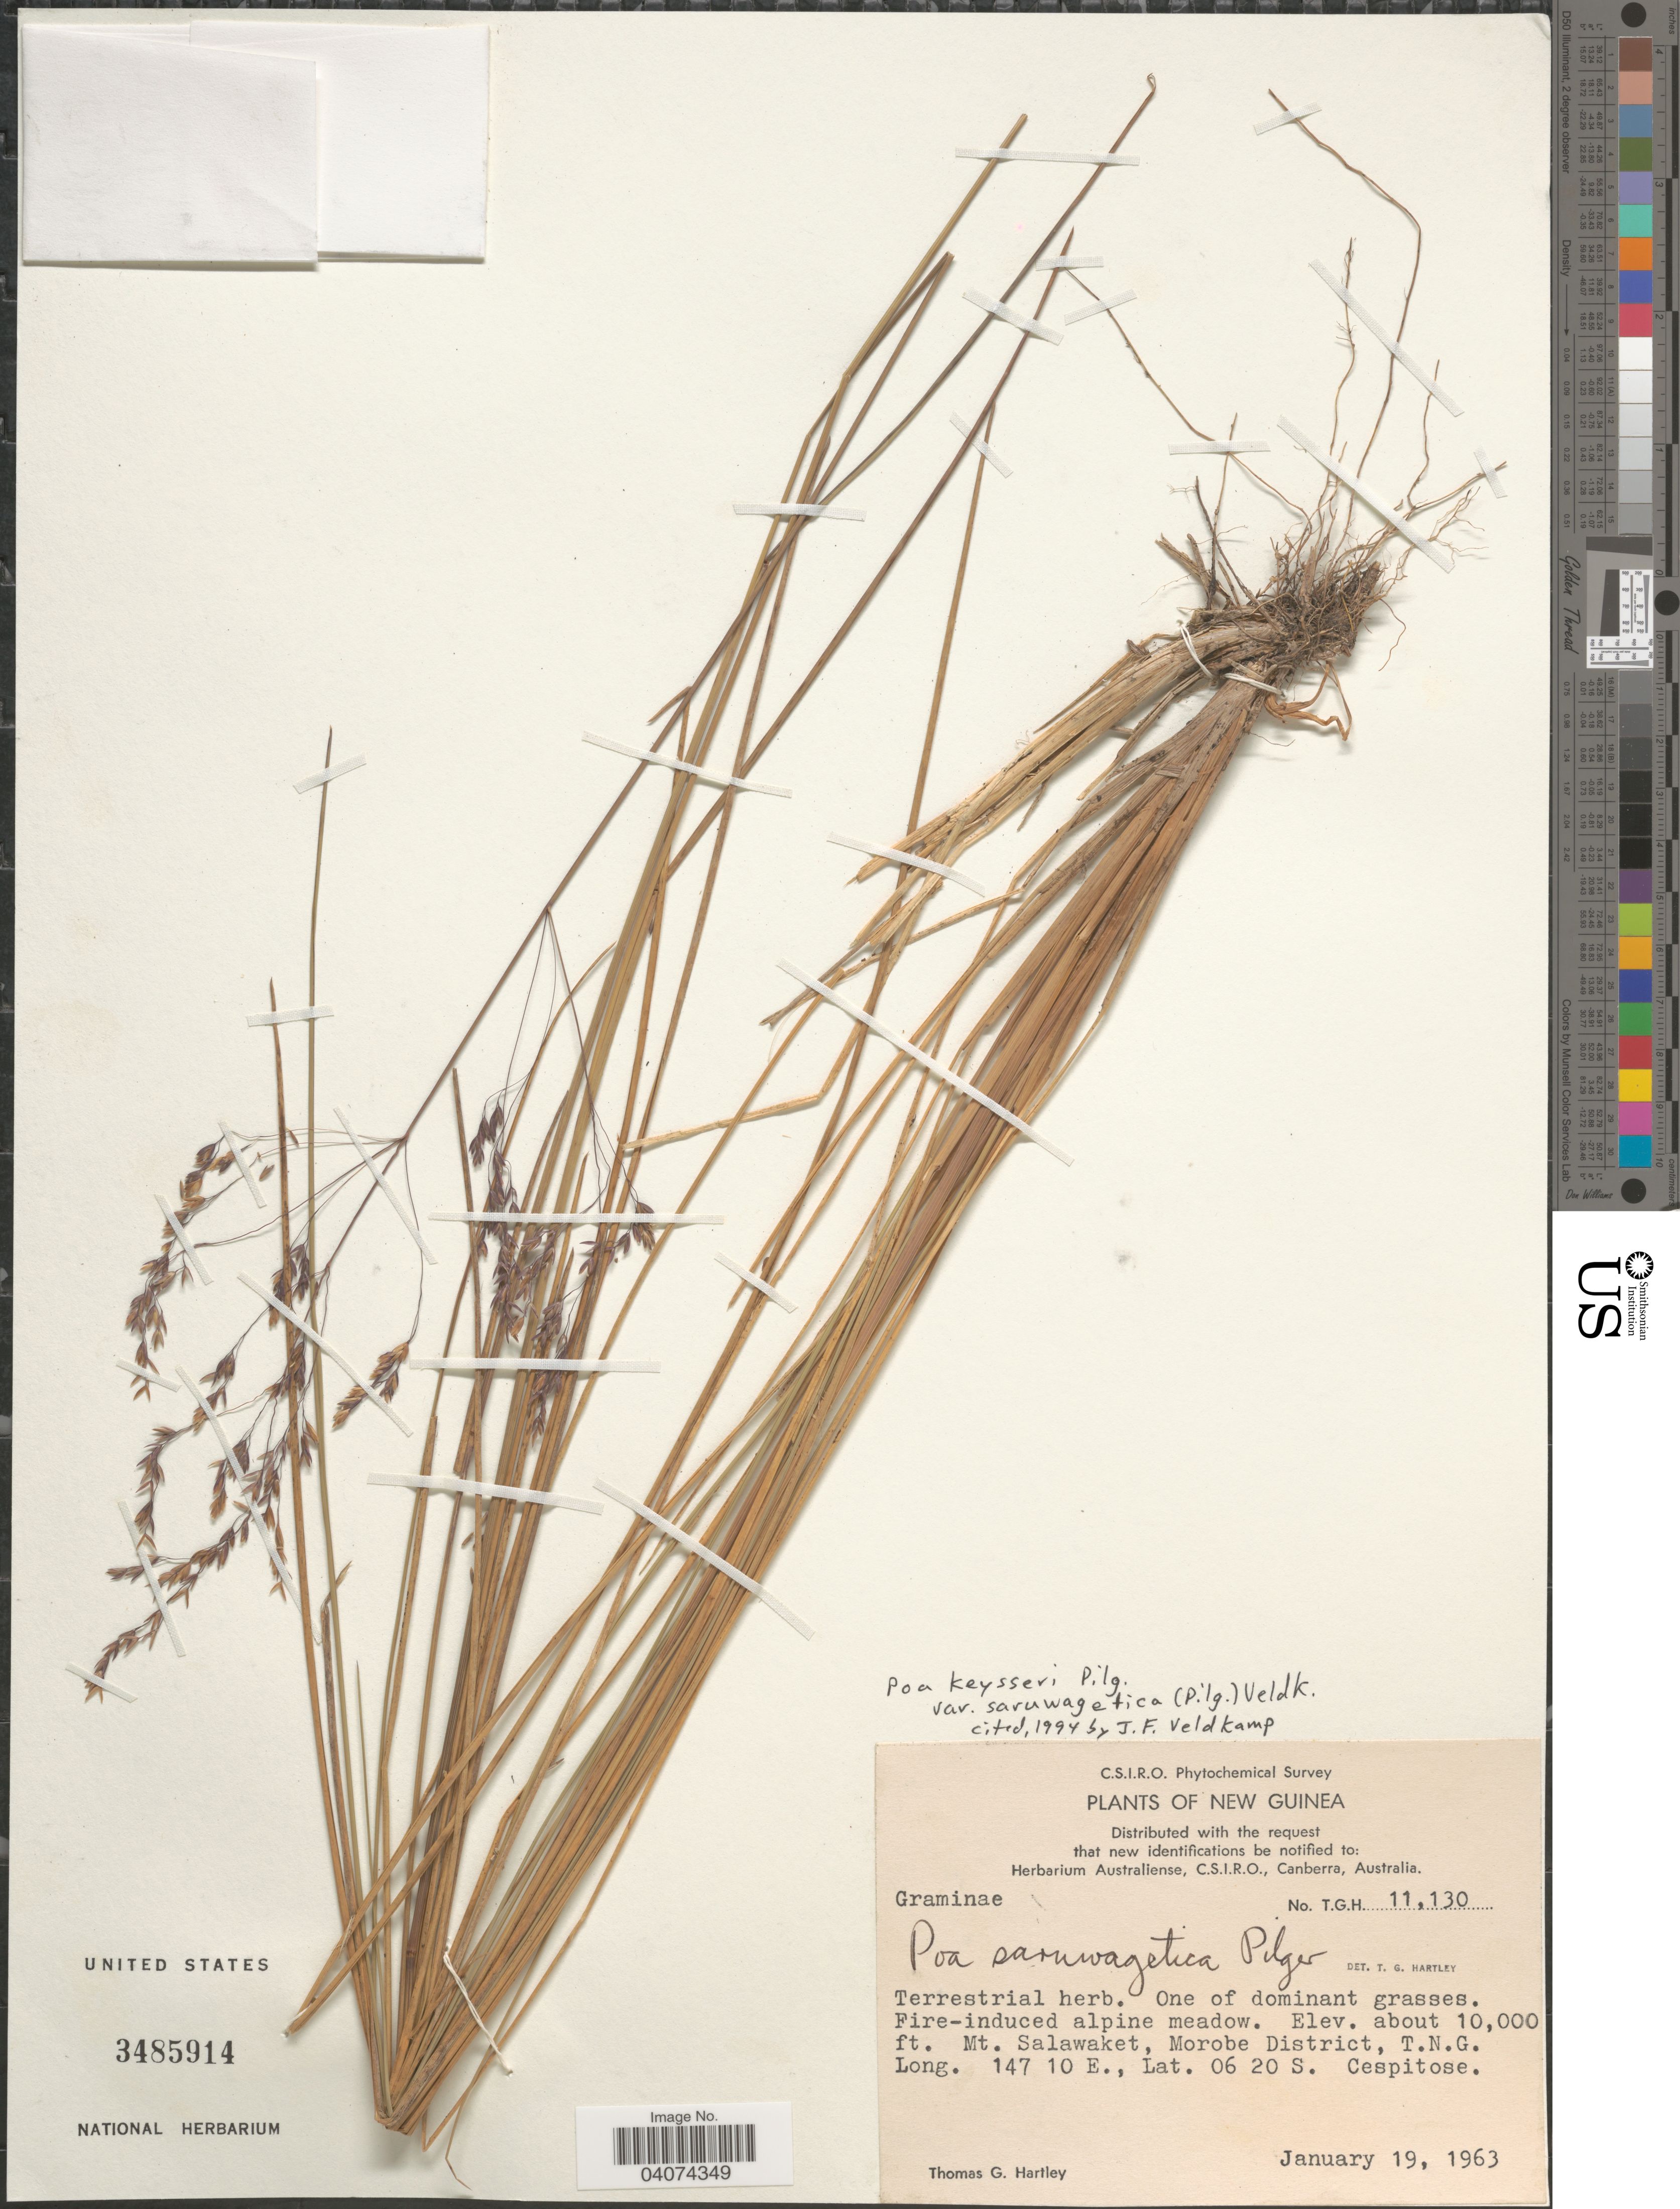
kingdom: Plantae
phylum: Tracheophyta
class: Liliopsida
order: Poales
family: Poaceae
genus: Poa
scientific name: Poa keysseri subsp. saruwagetica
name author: (Pilg.) Veldkamp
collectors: T. G. Hartley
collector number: T.G.H. 11130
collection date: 1963-01-19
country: Papua New Guinea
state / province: Morobe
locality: New Guinea. Terrestrial herb. One of dominant grasses. Fire-induced alpine meadow. Mt. Salawaket, Morobe District, T.N.G.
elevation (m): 3048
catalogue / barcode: US 3485914